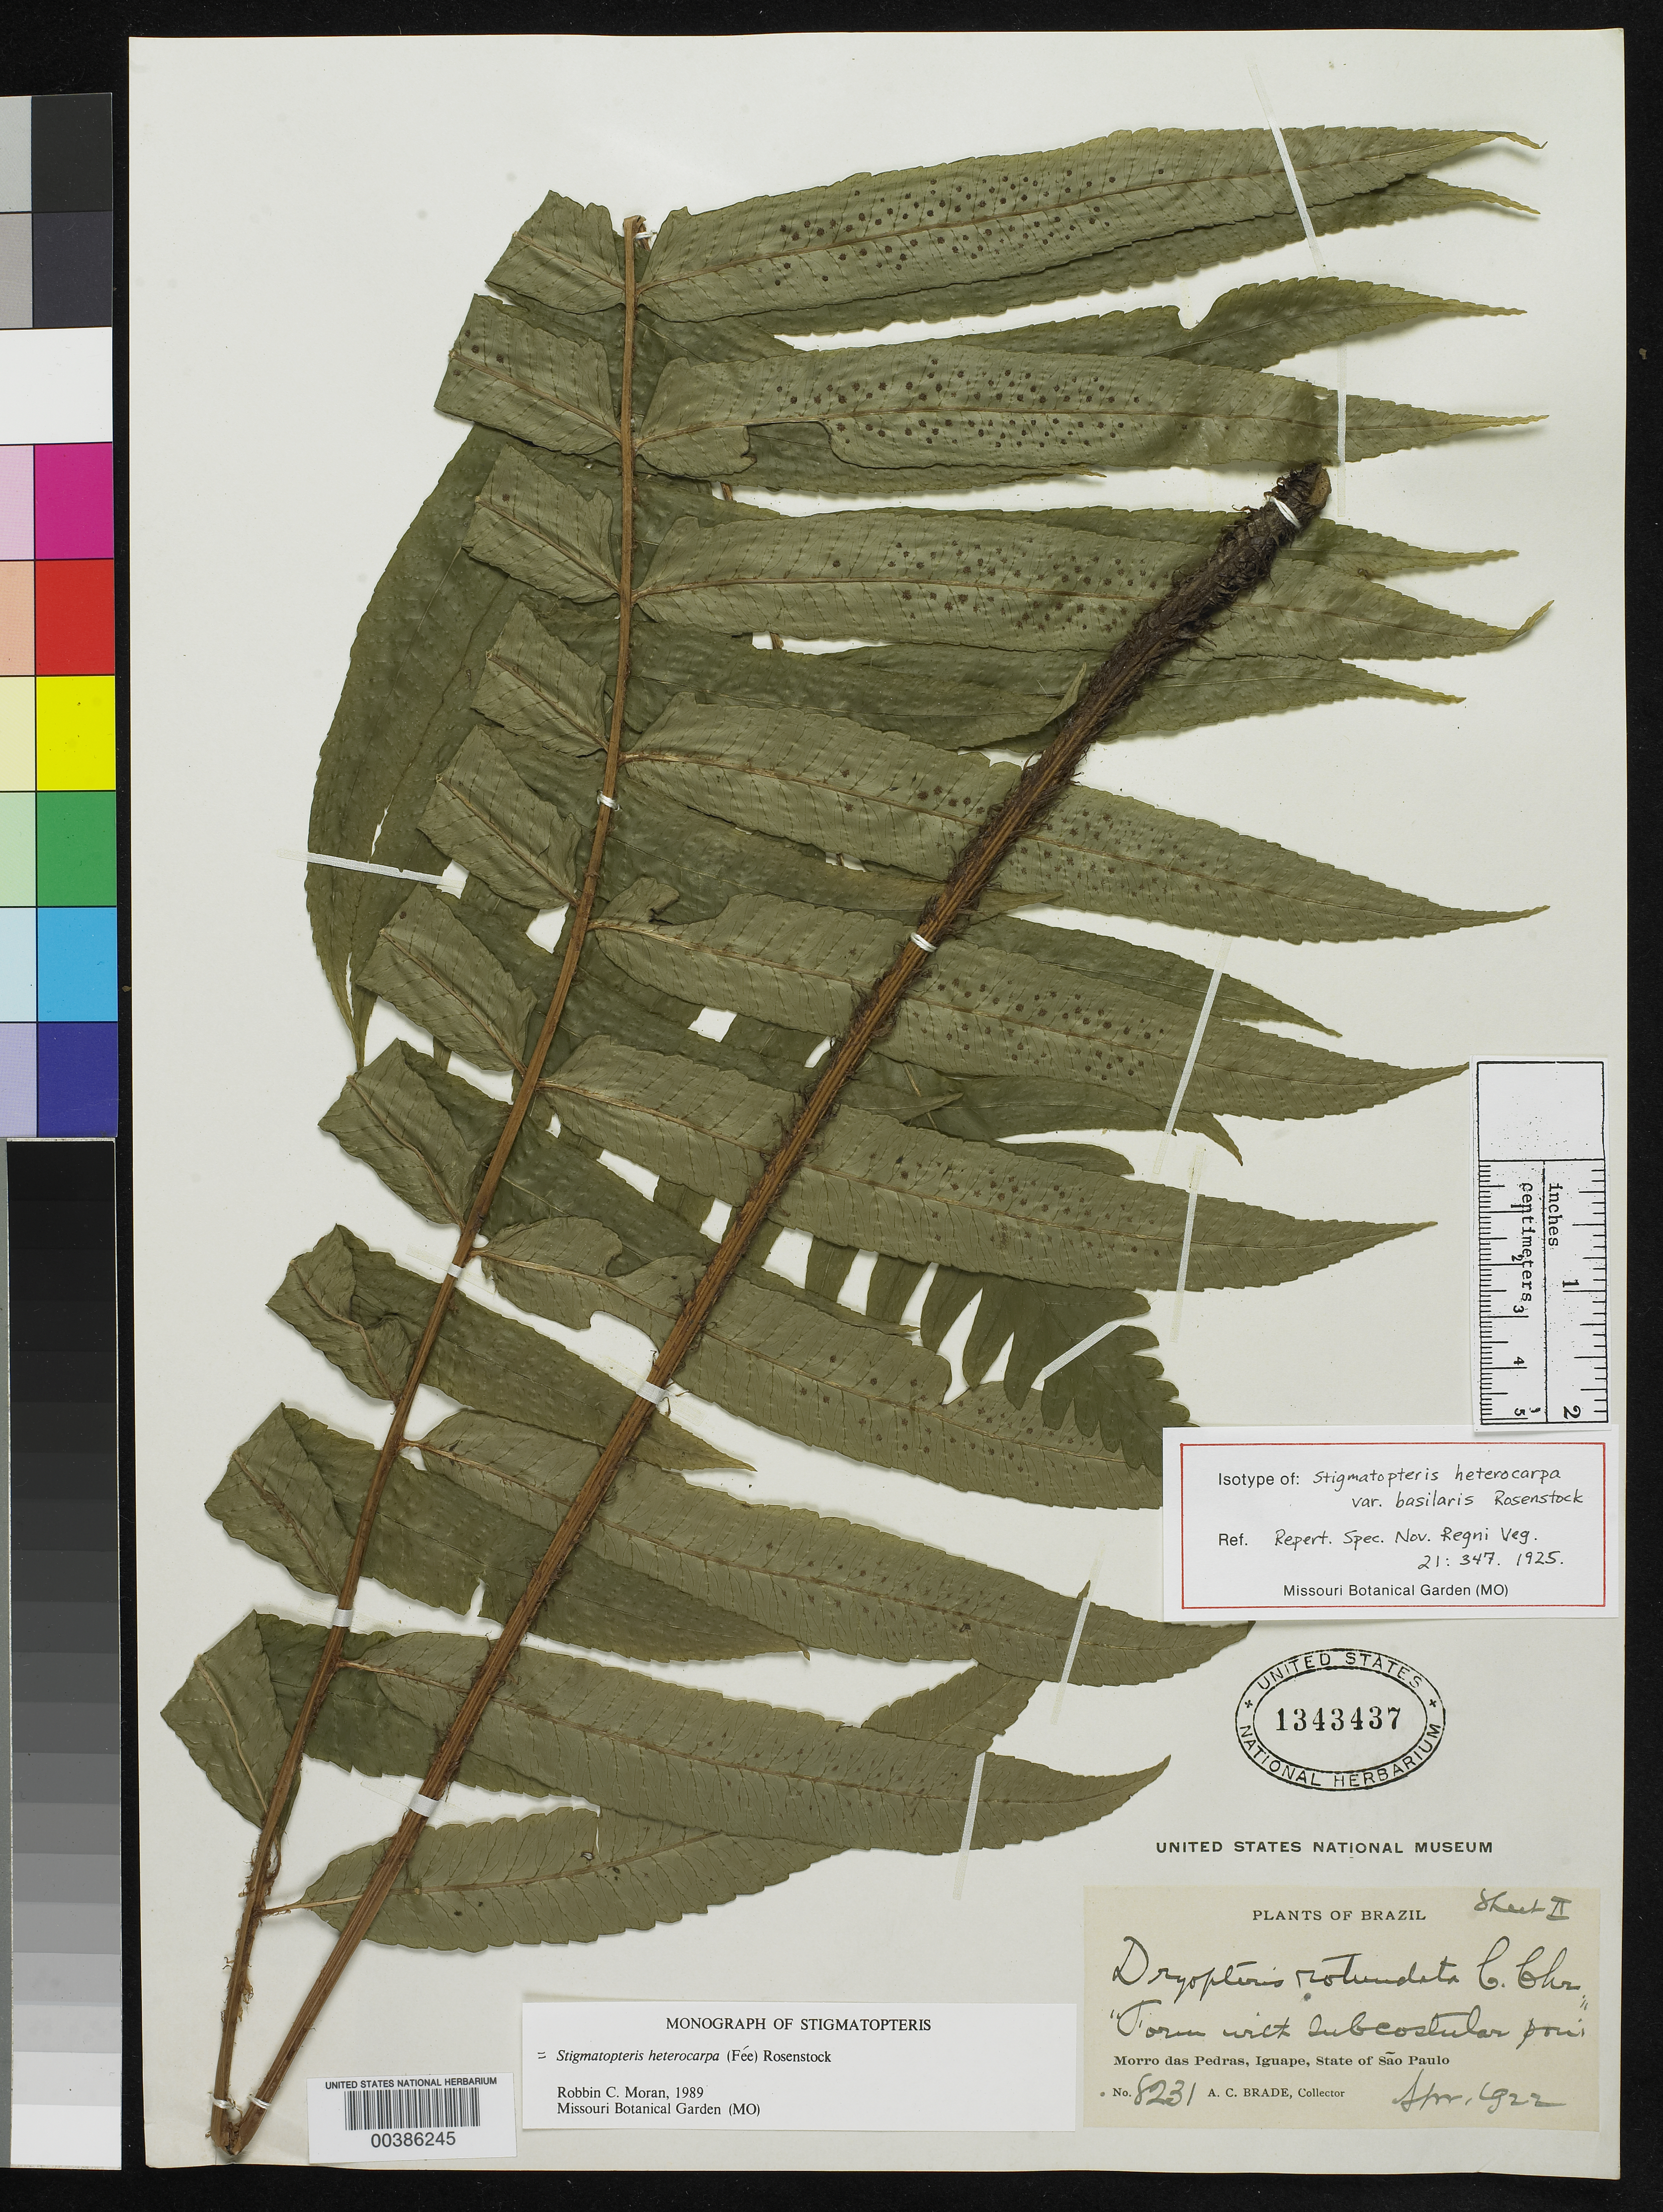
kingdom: Plantae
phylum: Tracheophyta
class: Polypodiopsida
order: Polypodiales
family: Dryopteridaceae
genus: Stigmatopteris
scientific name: Stigmatopteris heterocarpa var. basilaris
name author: Rosenst.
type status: Isotype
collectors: A. C. Brade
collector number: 8231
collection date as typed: Apr 1922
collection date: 1922-04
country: Brazil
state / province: São Paulo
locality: Morro das Pedras.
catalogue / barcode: US 1343437